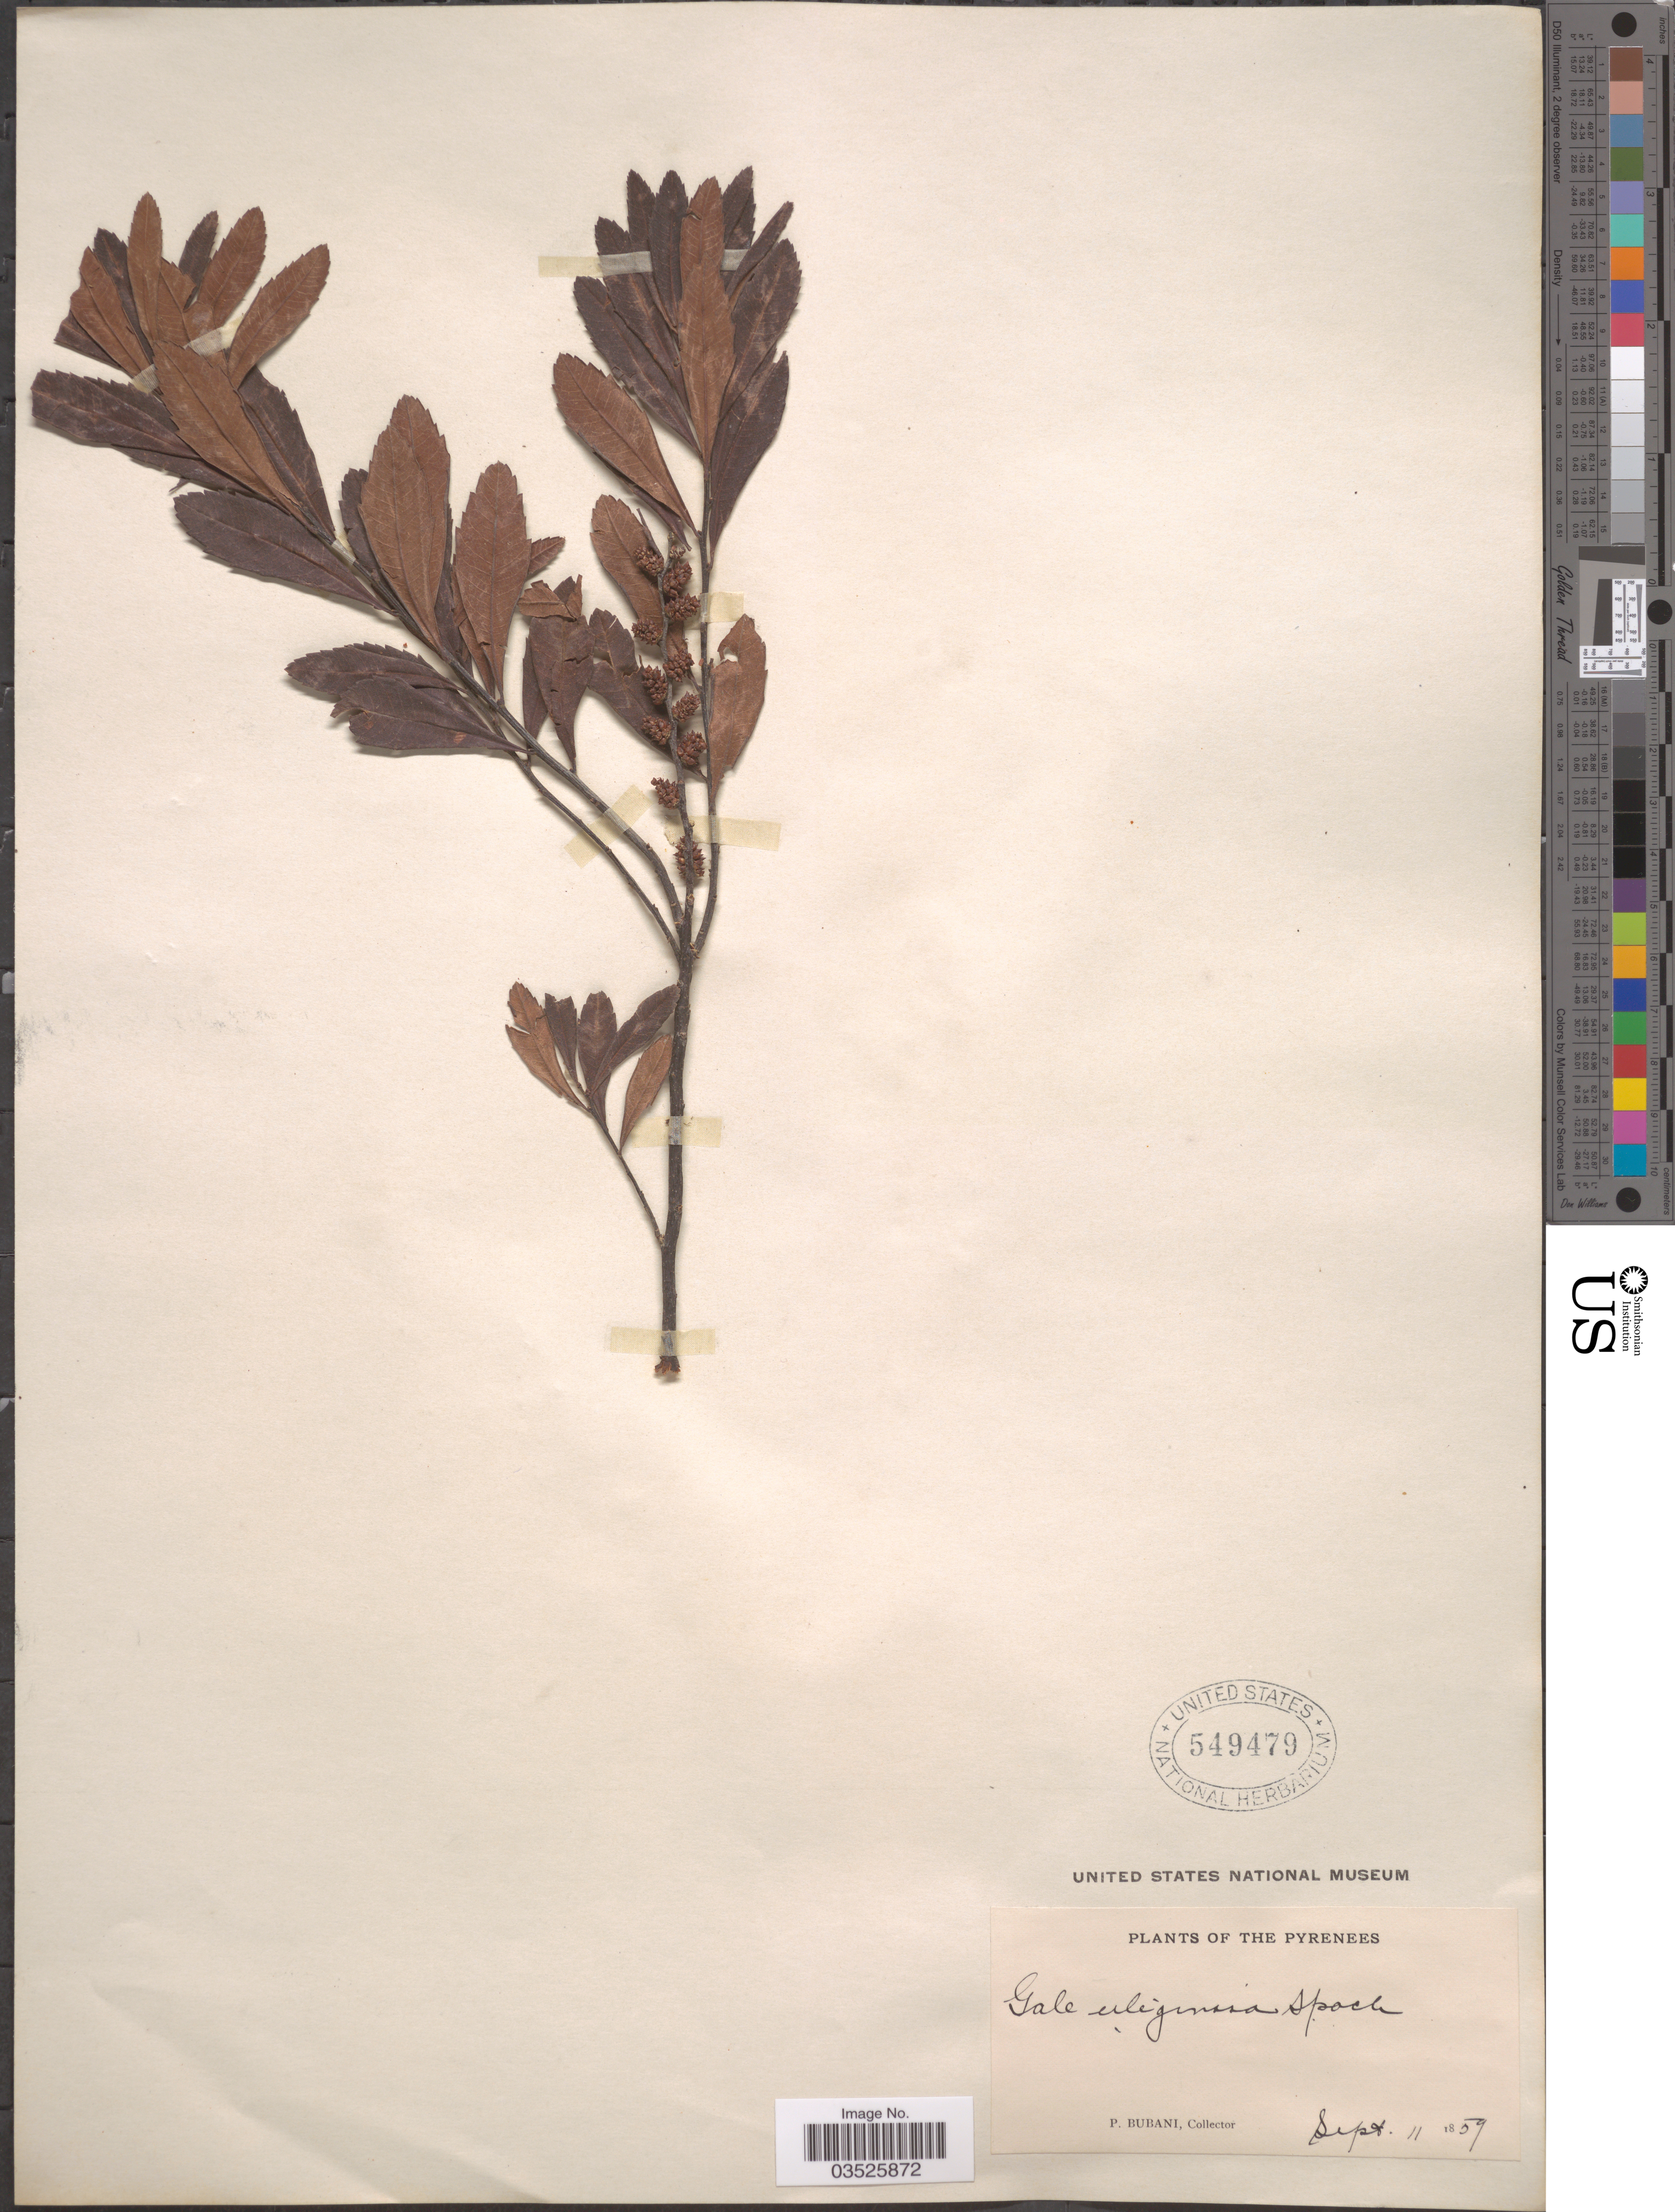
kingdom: Plantae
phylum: Tracheophyta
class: Magnoliopsida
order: Fagales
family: Myricaceae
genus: Myrica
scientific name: Myrica gale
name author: L.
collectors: P. Bubani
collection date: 1859-09-11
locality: The Pyrenees.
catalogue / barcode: US 549479